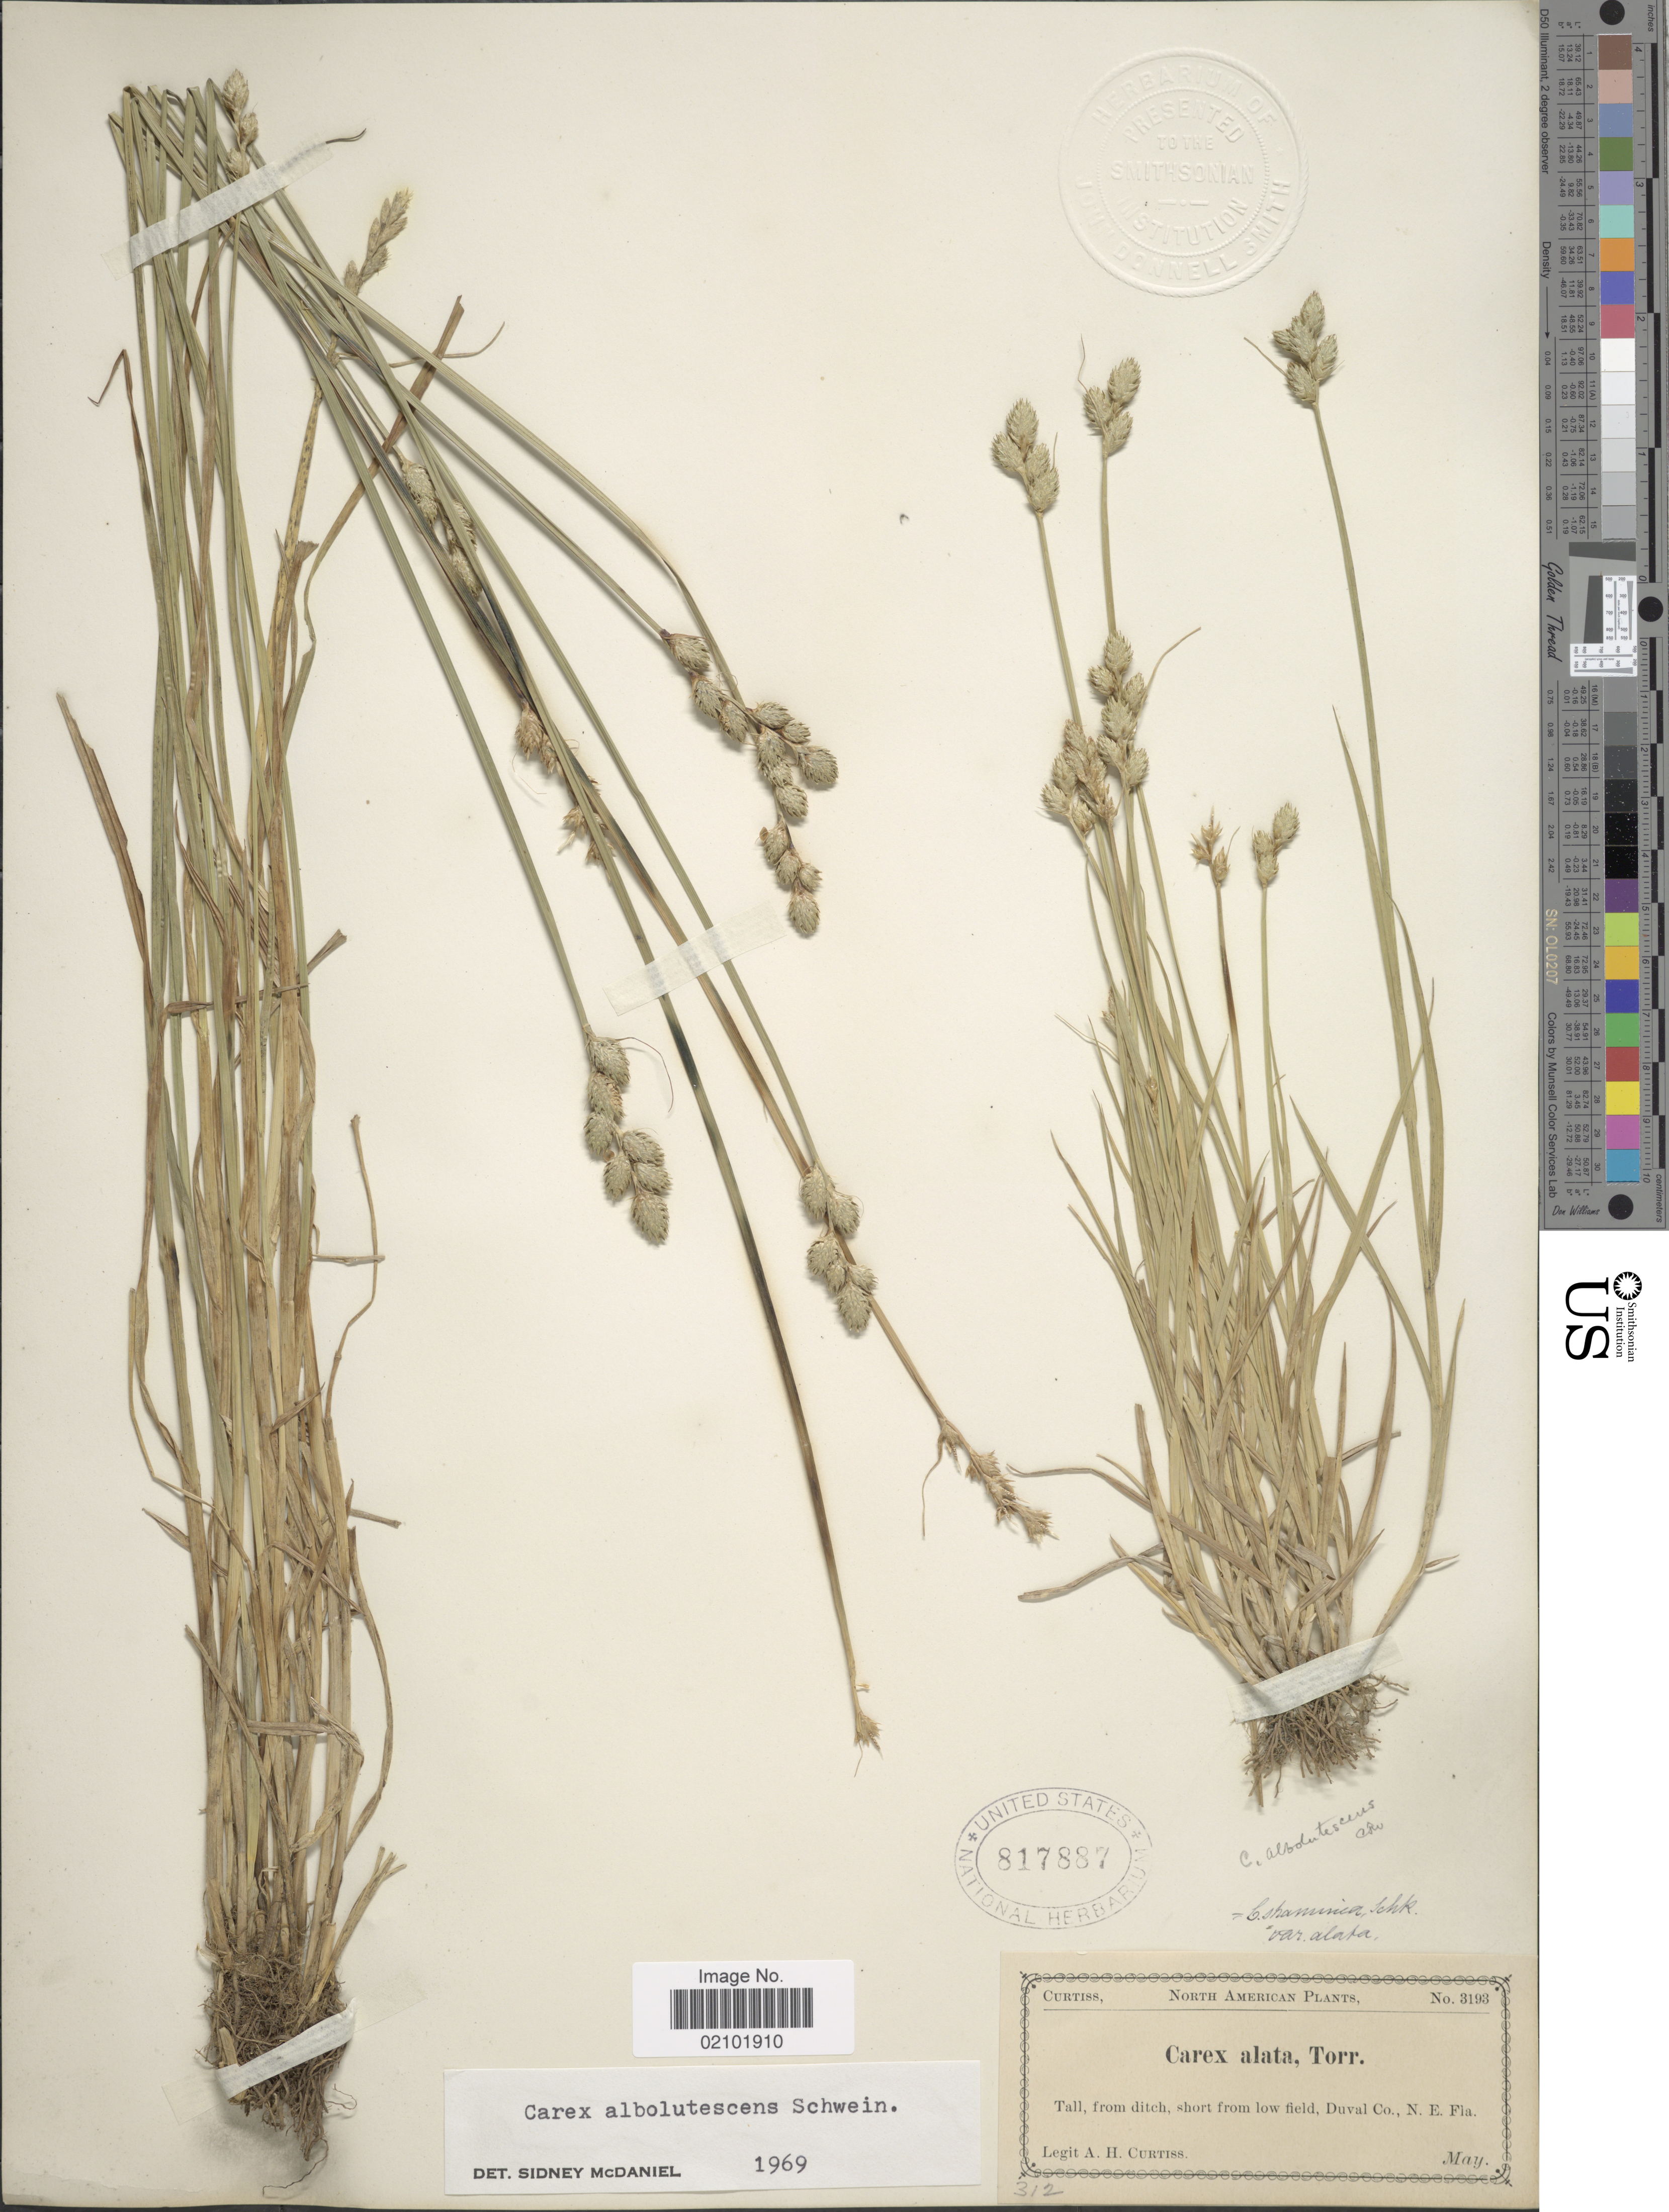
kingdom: Plantae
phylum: Tracheophyta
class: Liliopsida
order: Poales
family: Cyperaceae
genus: Carex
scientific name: Carex albolutescens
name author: Schwein.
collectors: A. H. Curtiss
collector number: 3193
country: United States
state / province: Florida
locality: Duval Co., N. E. Fla.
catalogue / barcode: US 817887